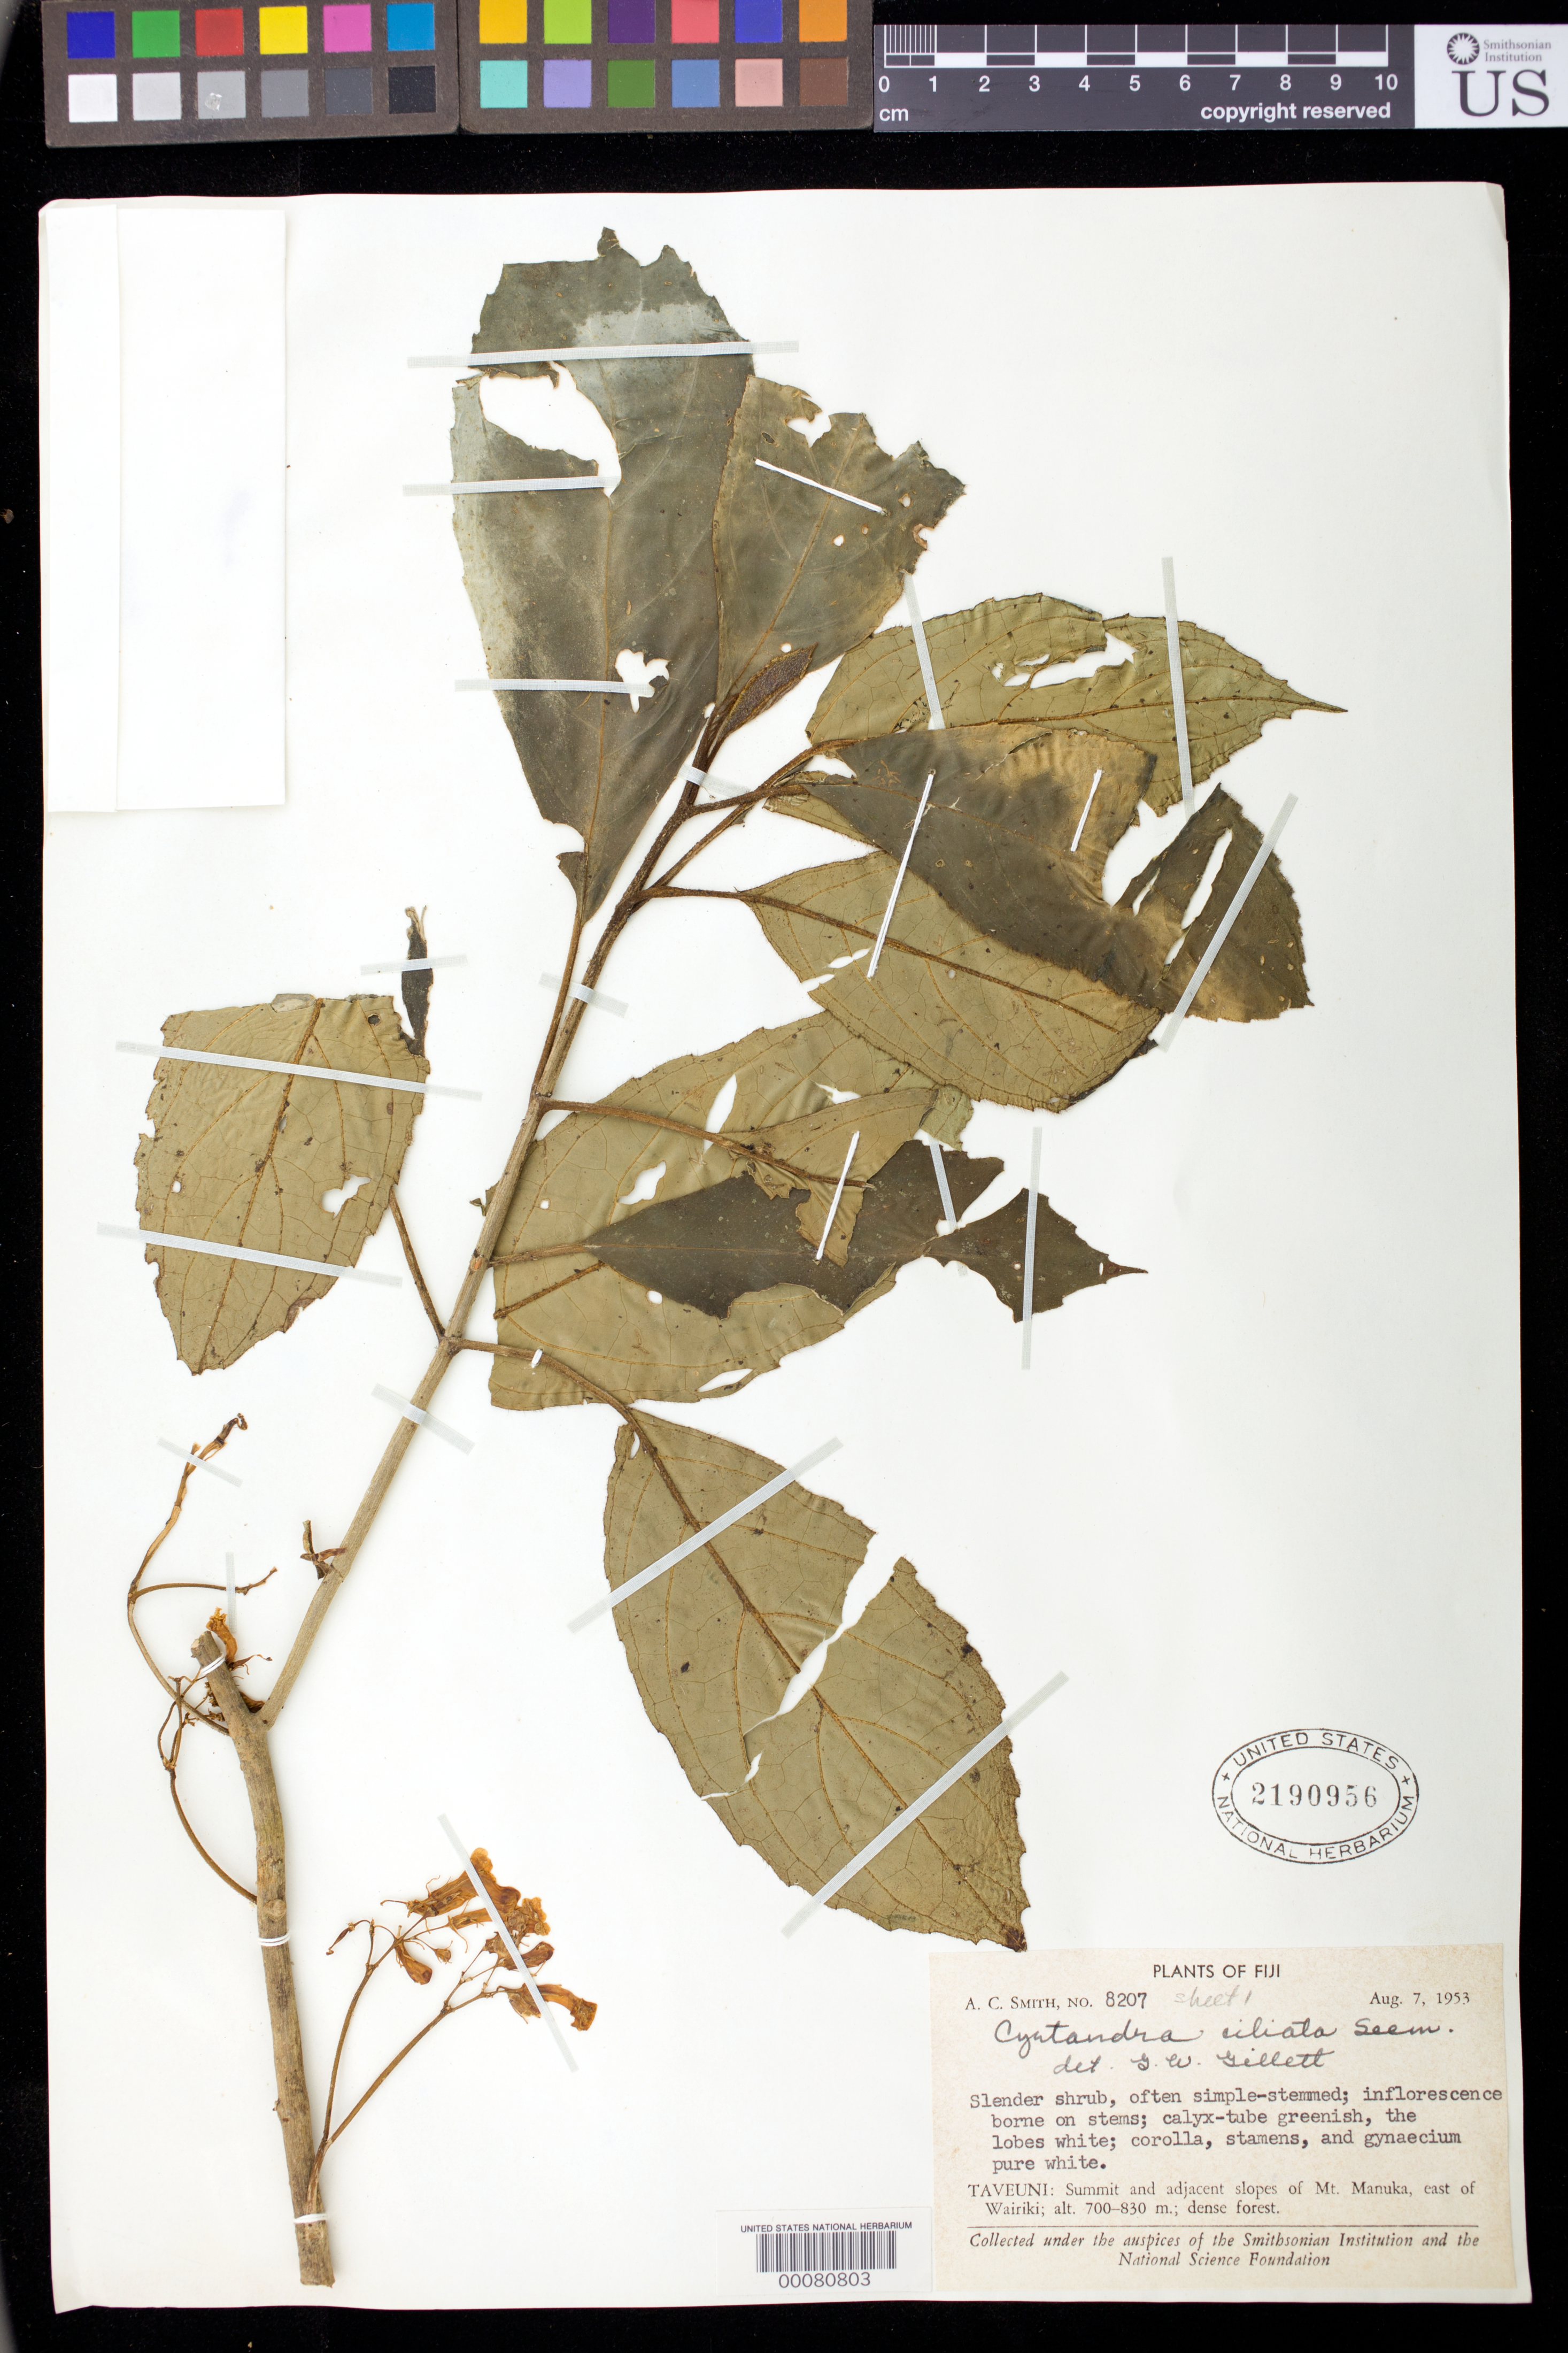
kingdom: Plantae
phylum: Tracheophyta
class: Magnoliopsida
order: Lamiales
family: Gesneriaceae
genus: Cyrtandra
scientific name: Cyrtandra ciliata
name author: Seem.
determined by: Gillett, G. W.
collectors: A. C. Smith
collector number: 8207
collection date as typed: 07 Aug 1953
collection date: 1953-08-07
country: Fiji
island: Taveuni I.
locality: Taveuni, summit and adjacent slopes of mt manuka, e of wairiki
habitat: Dense forest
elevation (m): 700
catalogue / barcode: US 2190956